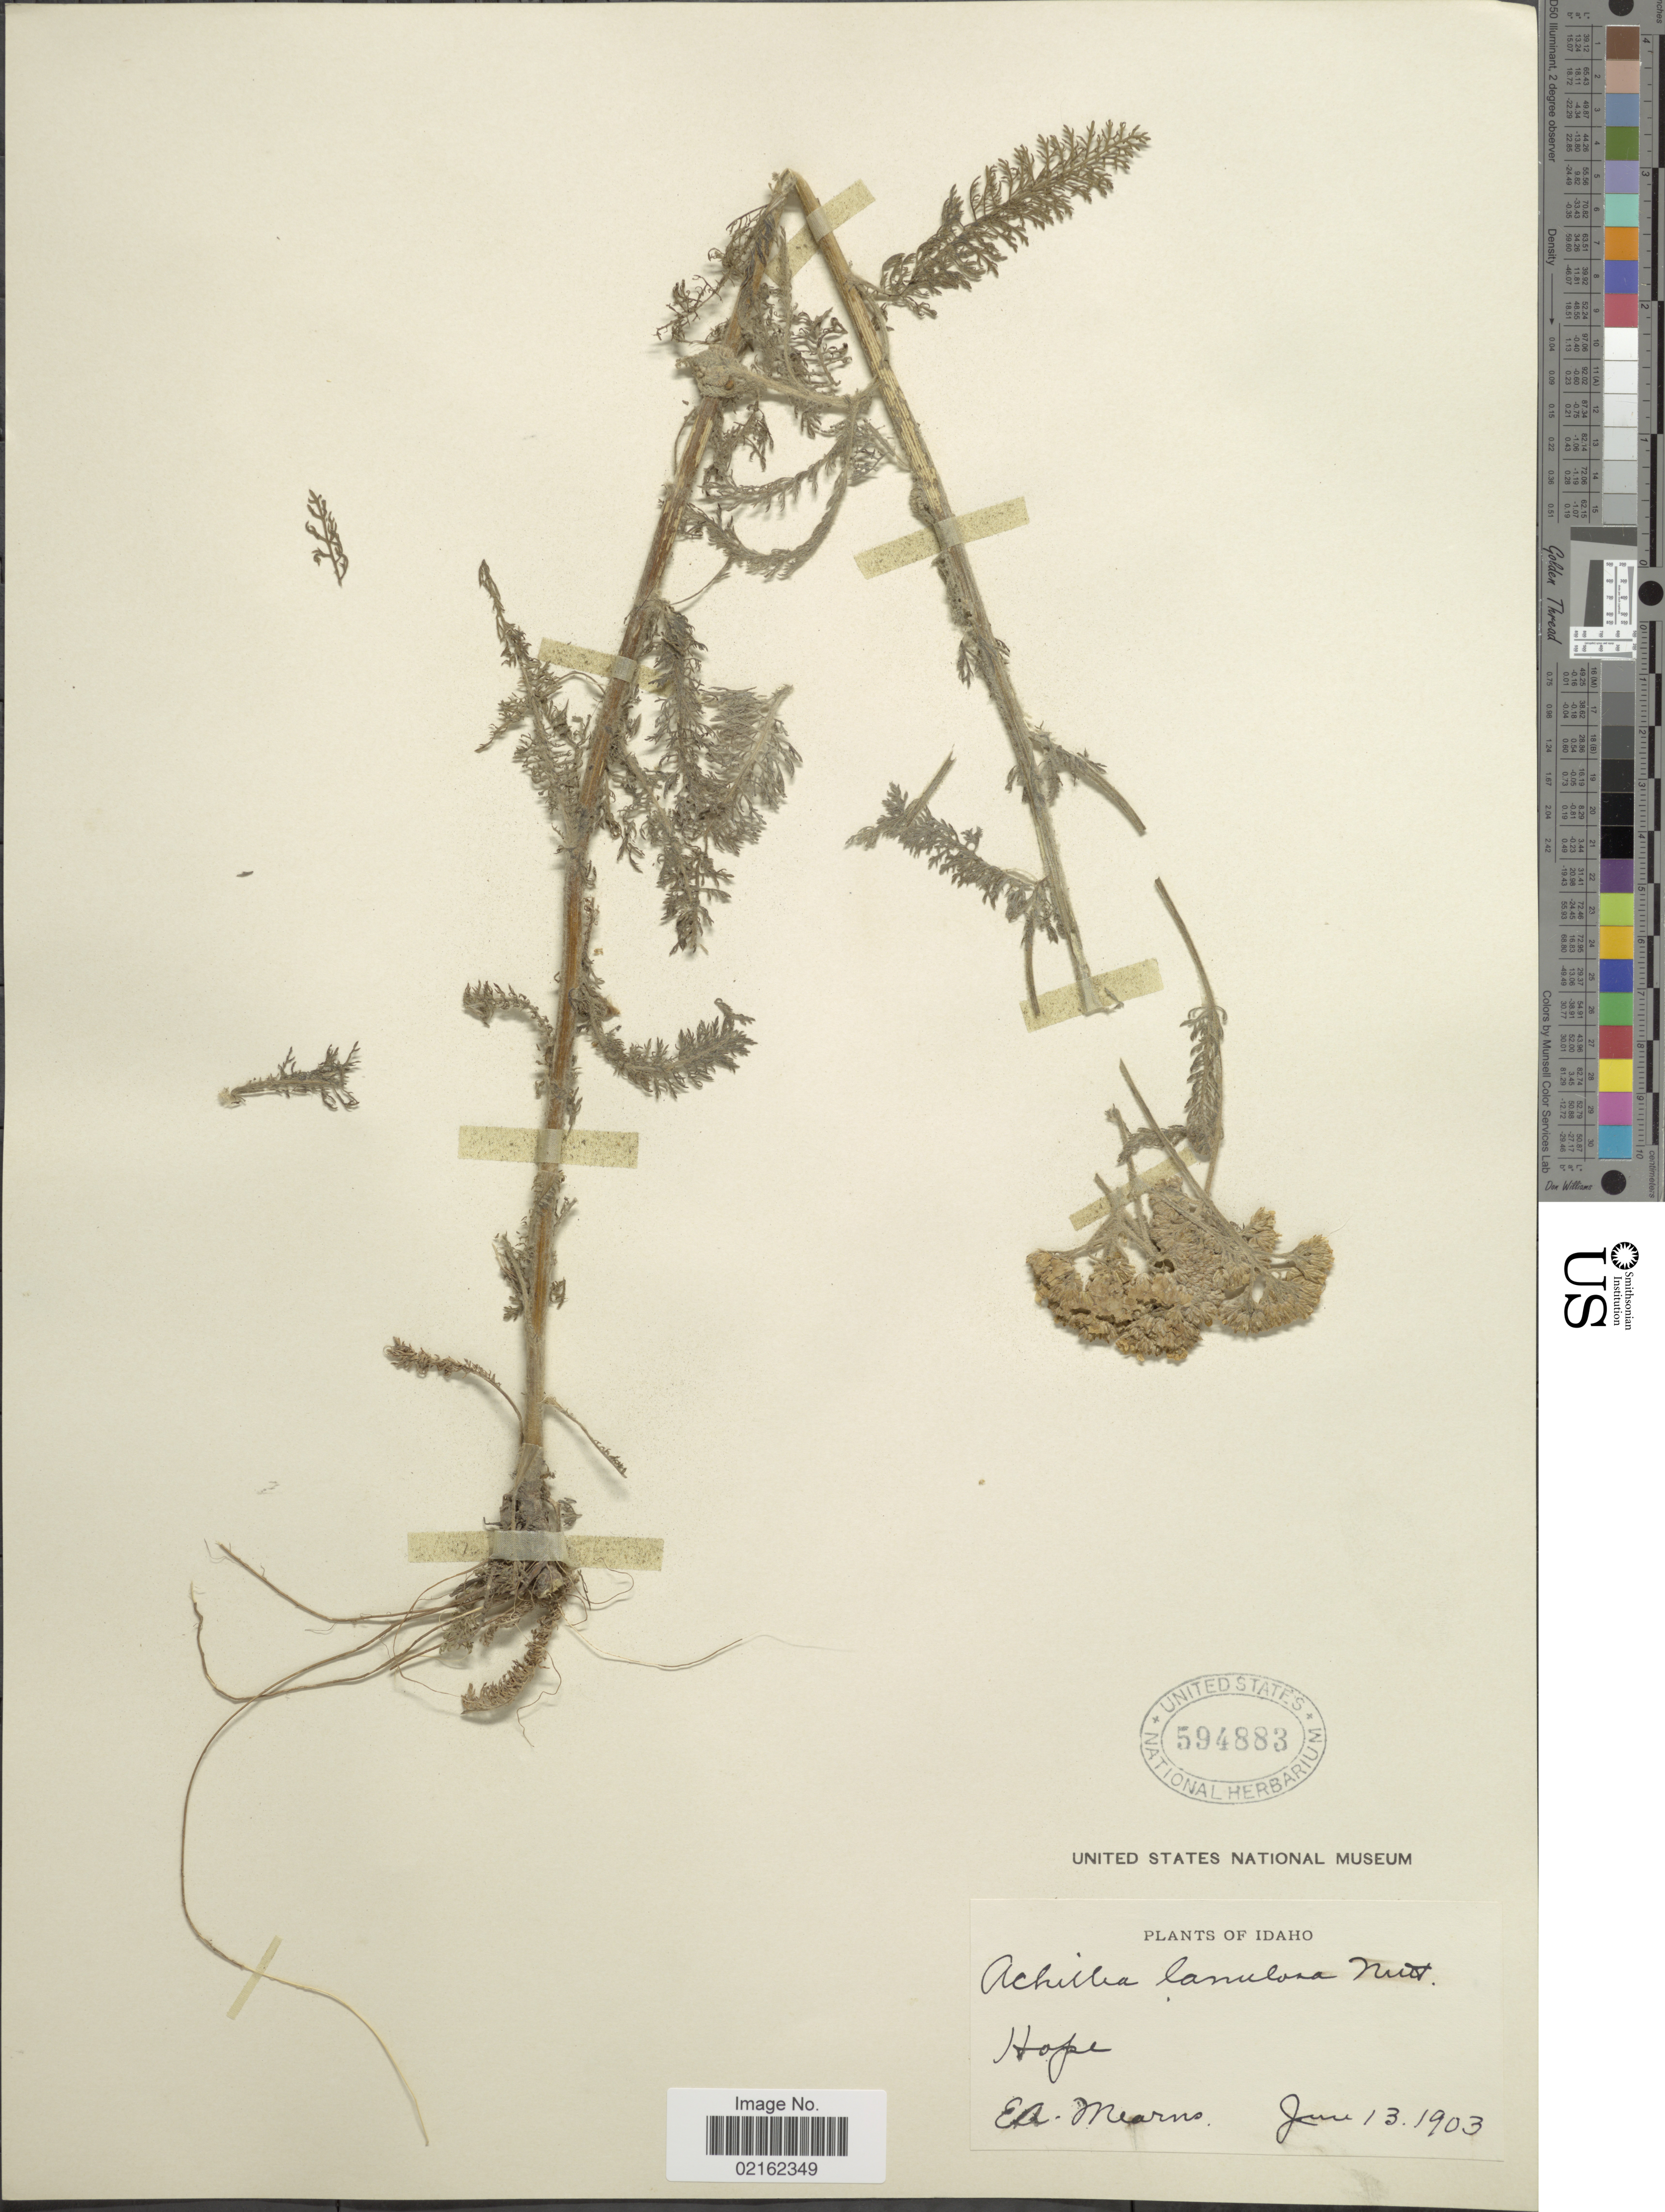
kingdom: Plantae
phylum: Tracheophyta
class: Magnoliopsida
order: Asterales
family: Asteraceae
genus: Achillea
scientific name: Achillea sp.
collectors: E. A. Mearns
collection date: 1903-06-13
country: United States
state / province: Idaho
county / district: Bonner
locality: Hope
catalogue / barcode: US 594883